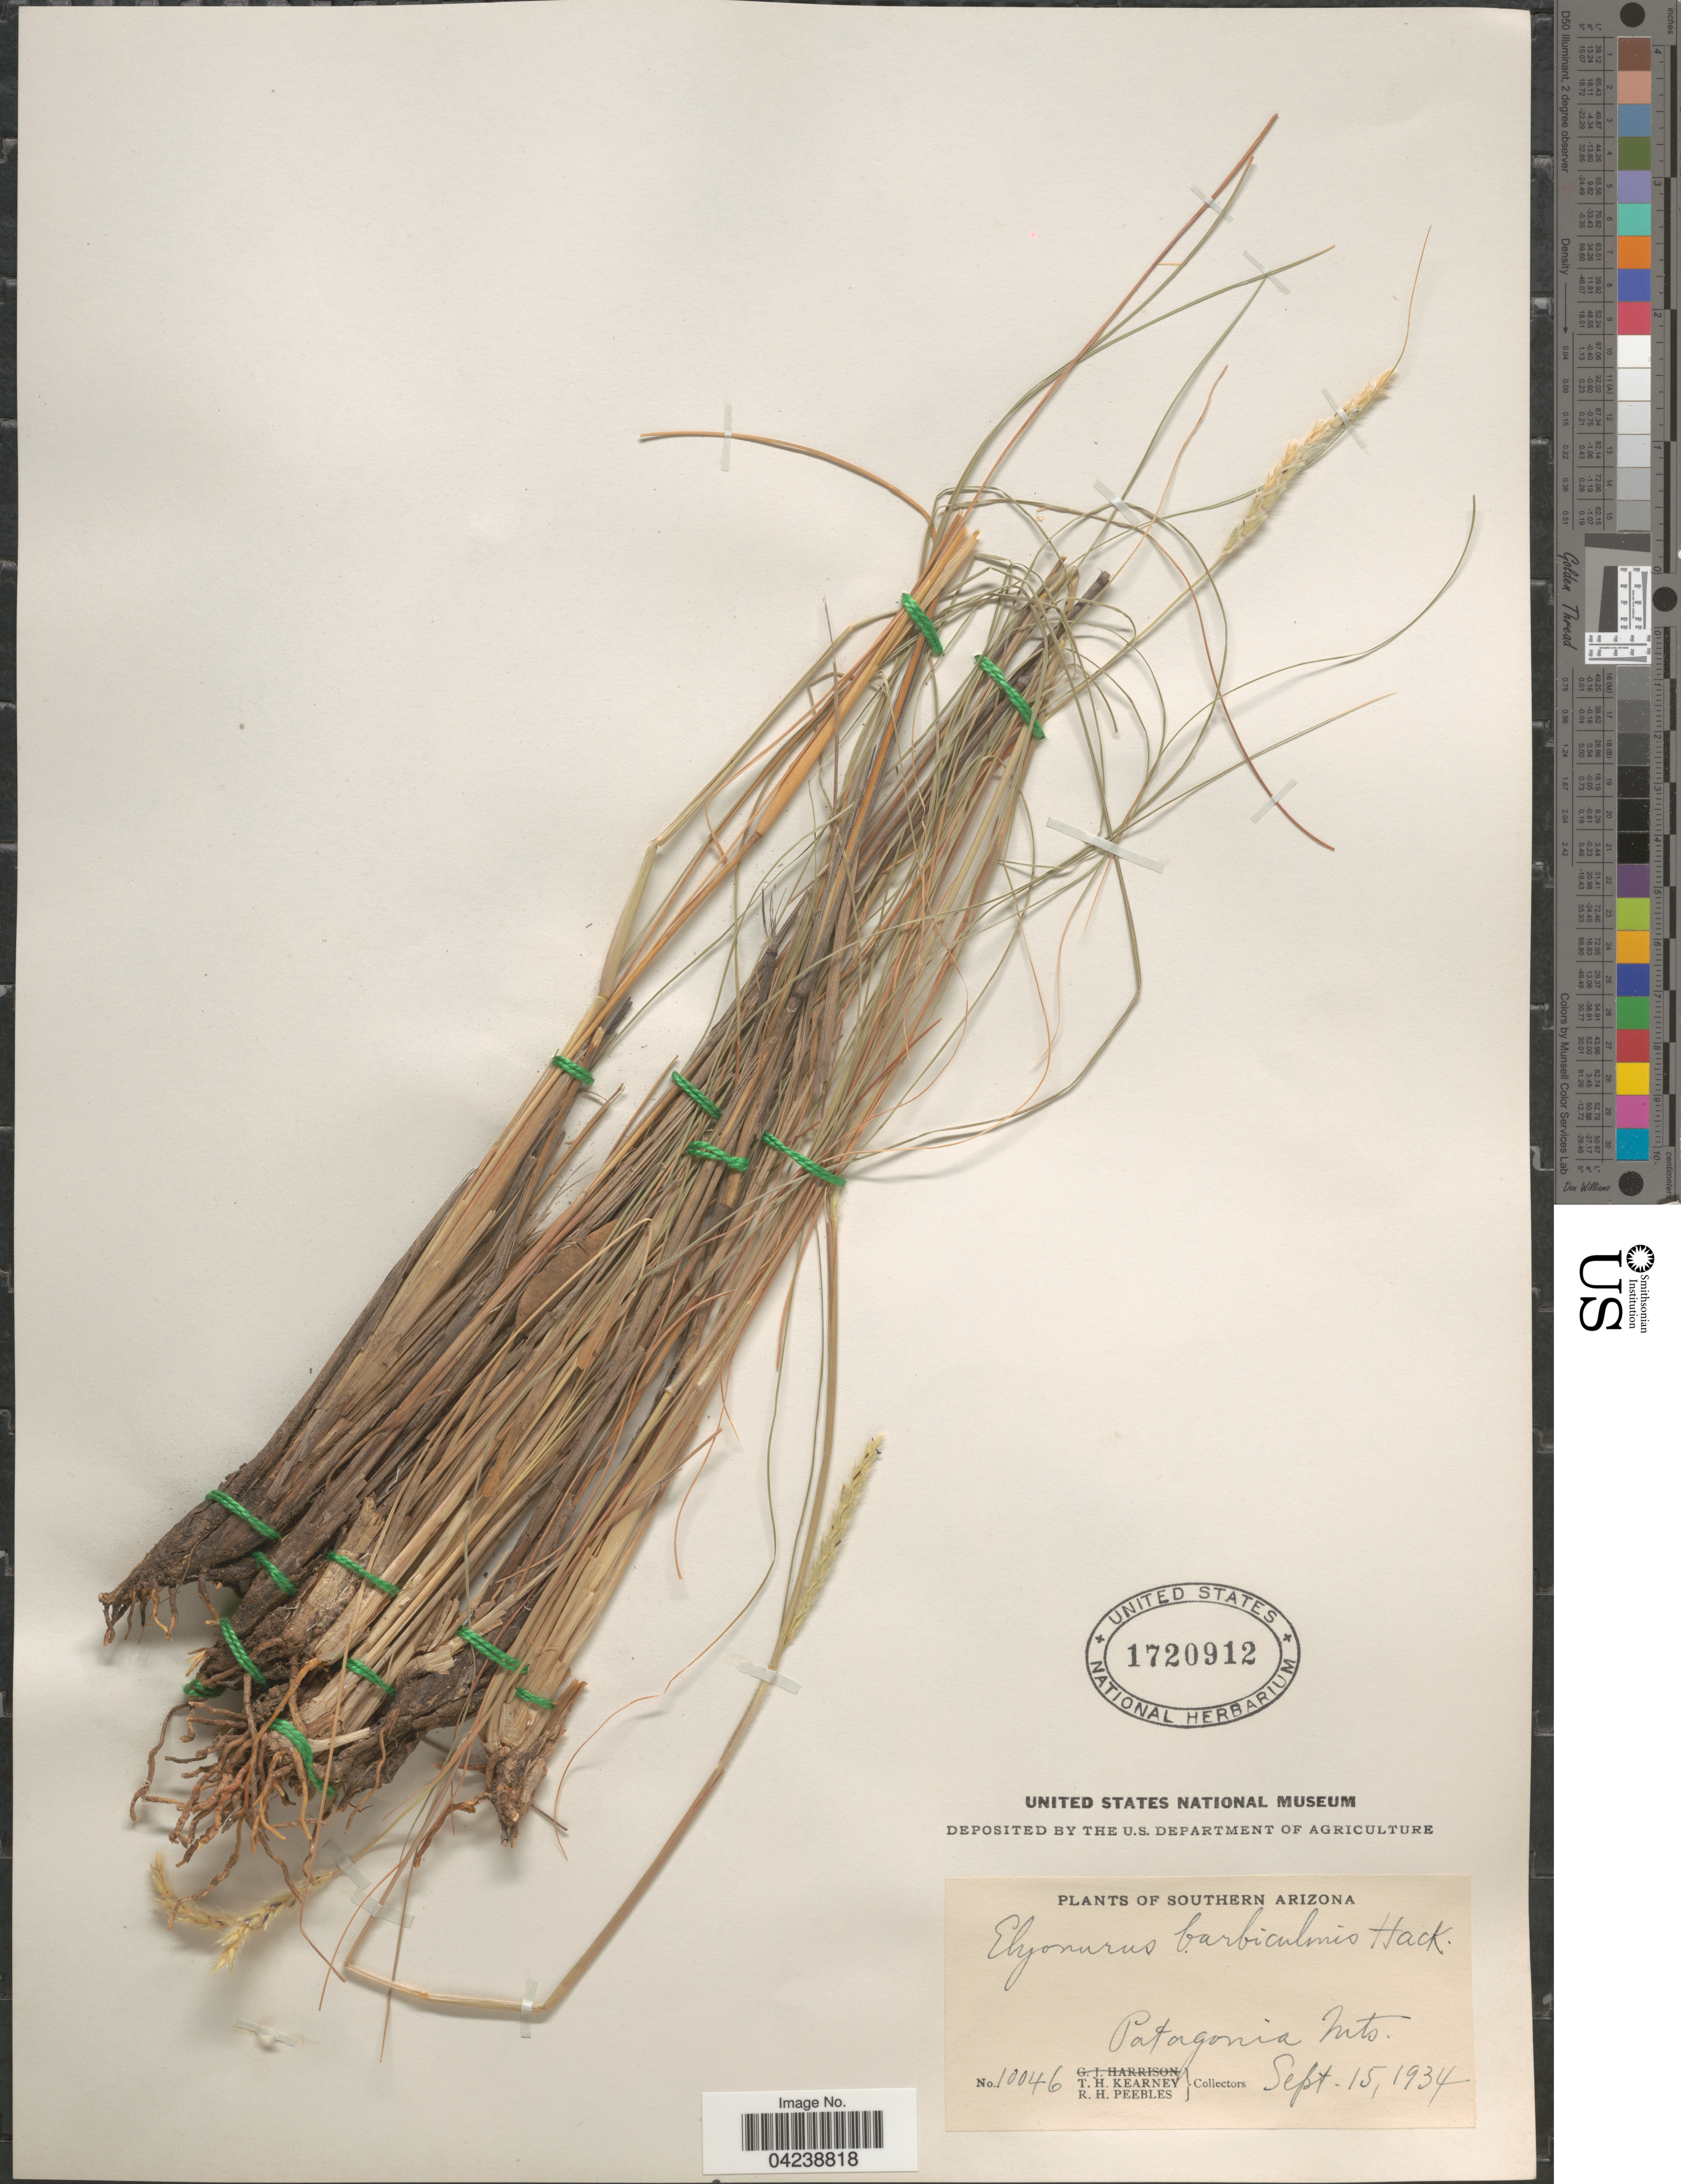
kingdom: Plantae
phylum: Tracheophyta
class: Liliopsida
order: Poales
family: Poaceae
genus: Elionurus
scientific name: Elionurus barbiculmis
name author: Hack. in A. DC.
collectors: T. H. Kearney & R. H. Peebles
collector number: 10046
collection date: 1934-09-15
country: United States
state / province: Arizona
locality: Southern Arizona. Patagonia Mts.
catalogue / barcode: US 1720912